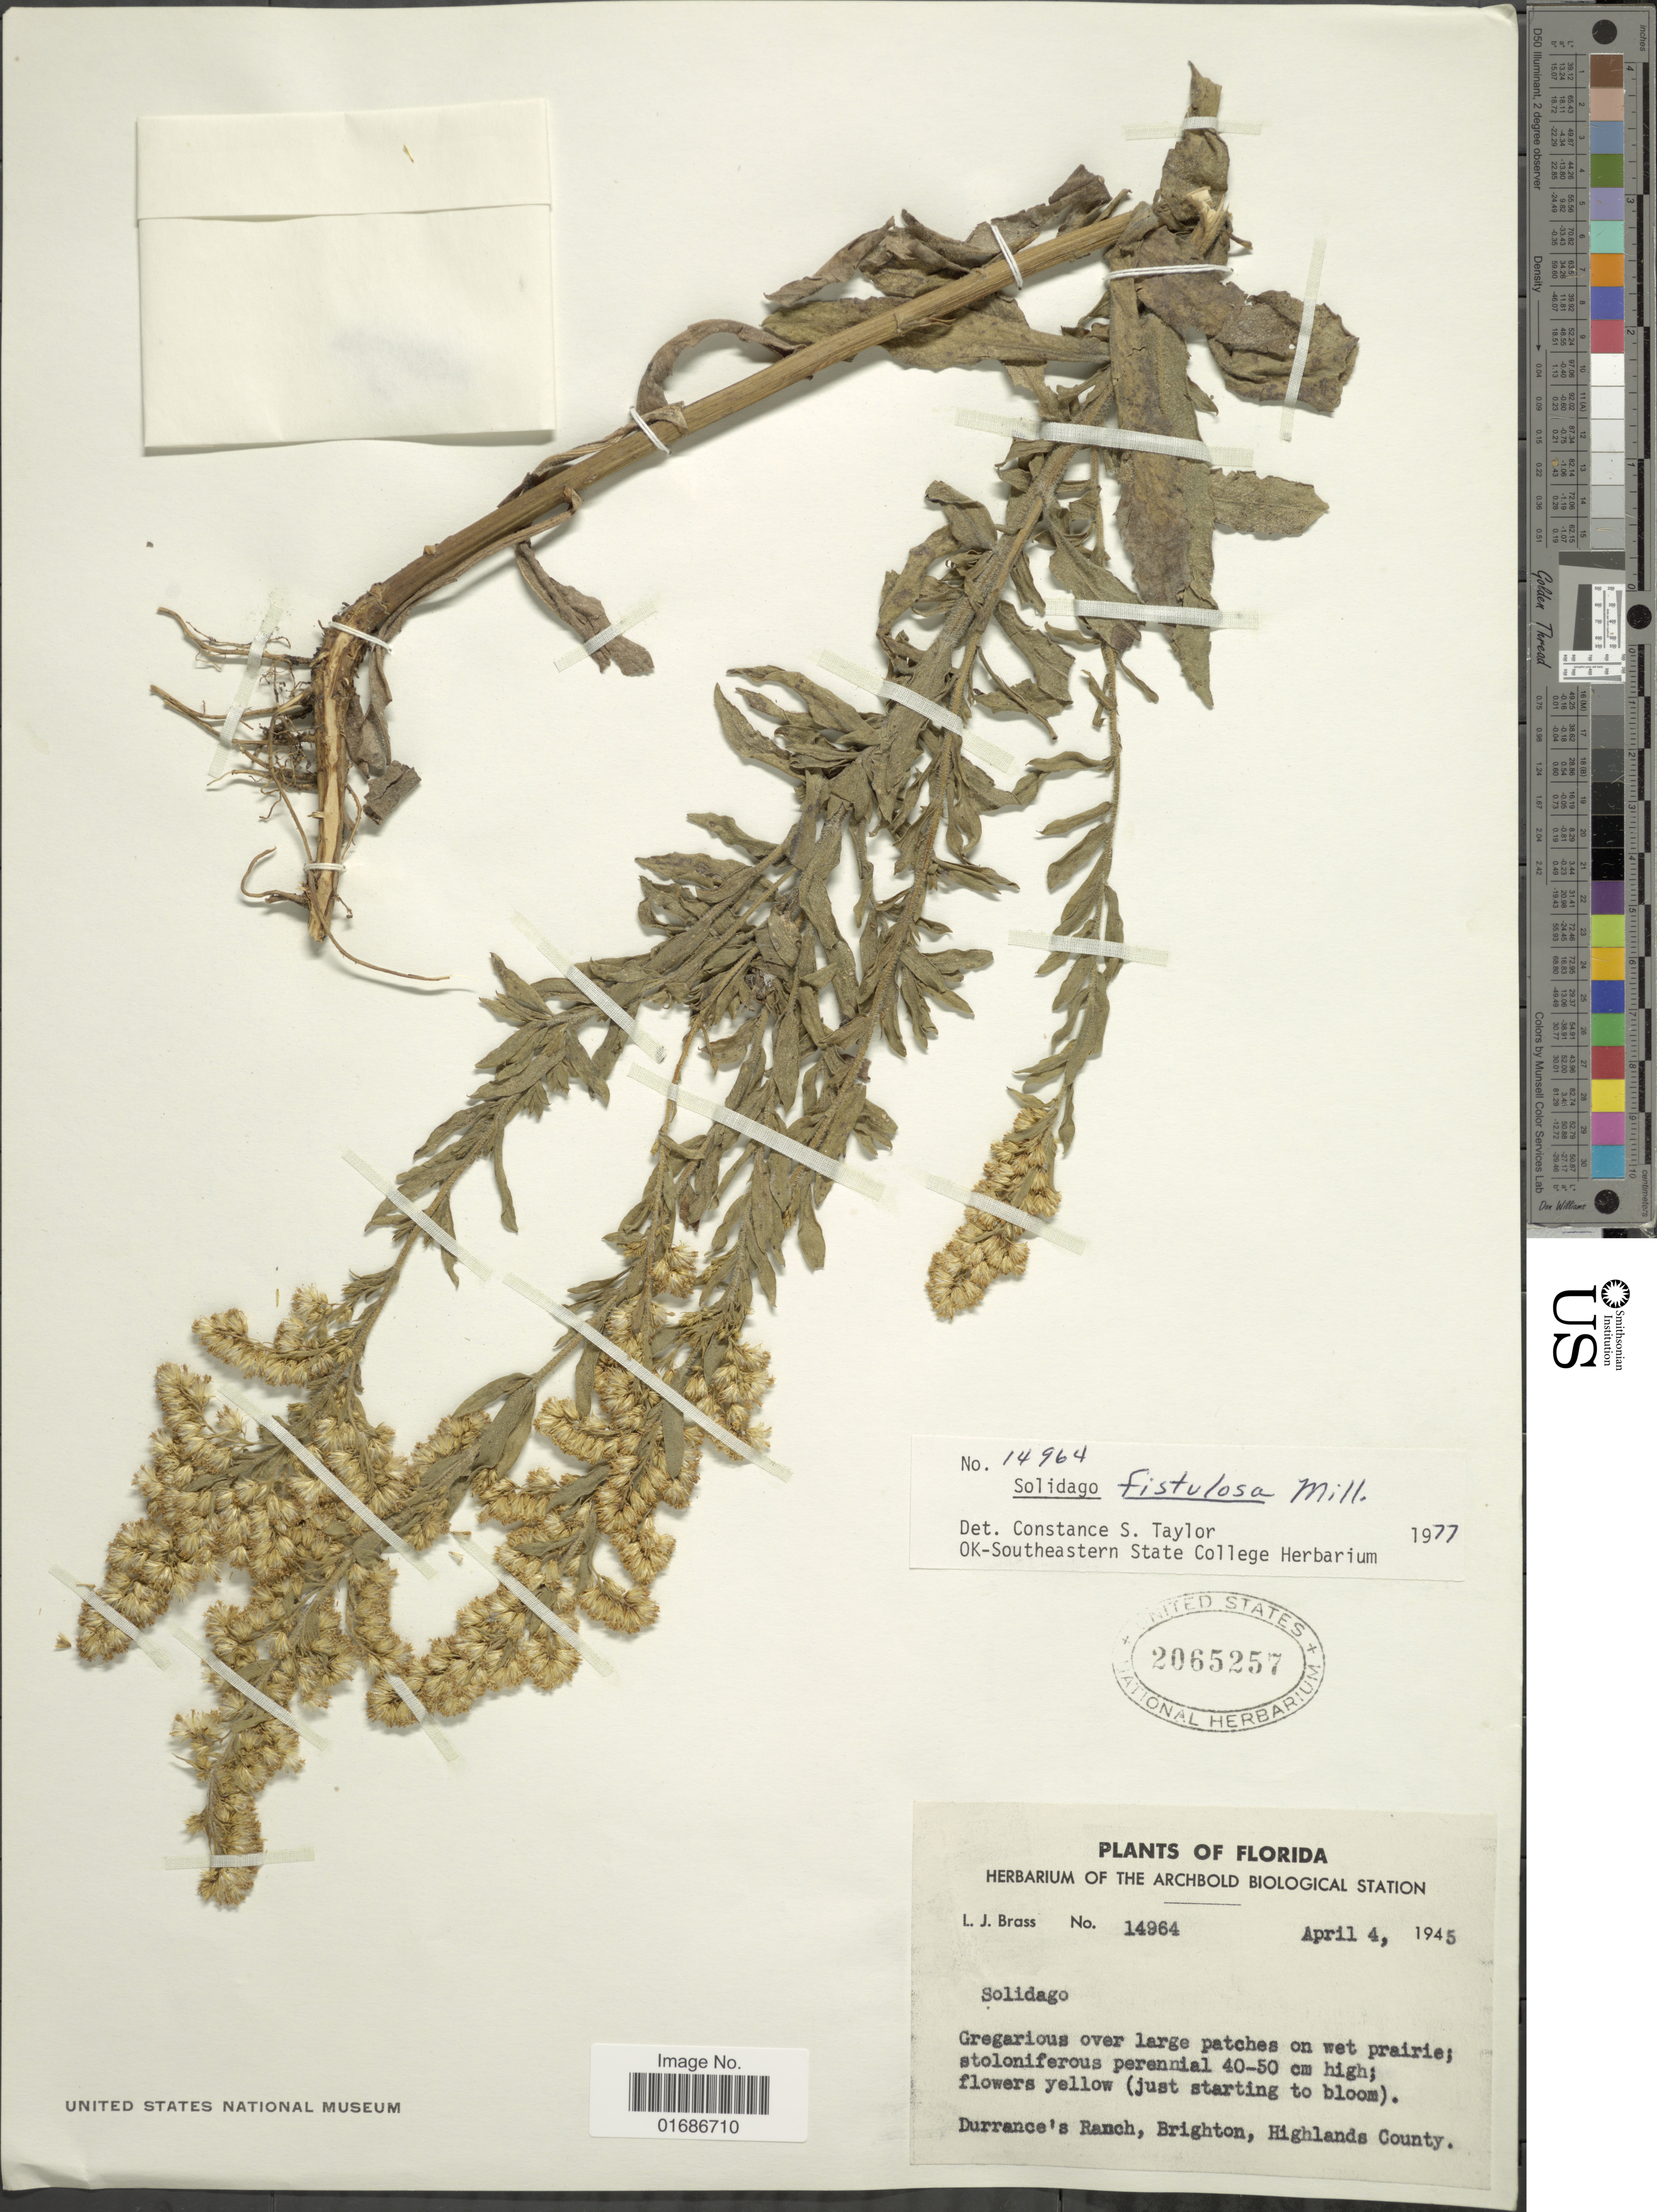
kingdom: Plantae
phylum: Tracheophyta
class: Magnoliopsida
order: Asterales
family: Asteraceae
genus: Solidago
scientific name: Solidago fistulosa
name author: Mill.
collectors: L. J. Brass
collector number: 14964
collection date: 1945-04-04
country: United States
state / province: Florida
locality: Durrance 's Ranch, Brighton, Highlands County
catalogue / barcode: US 2065257